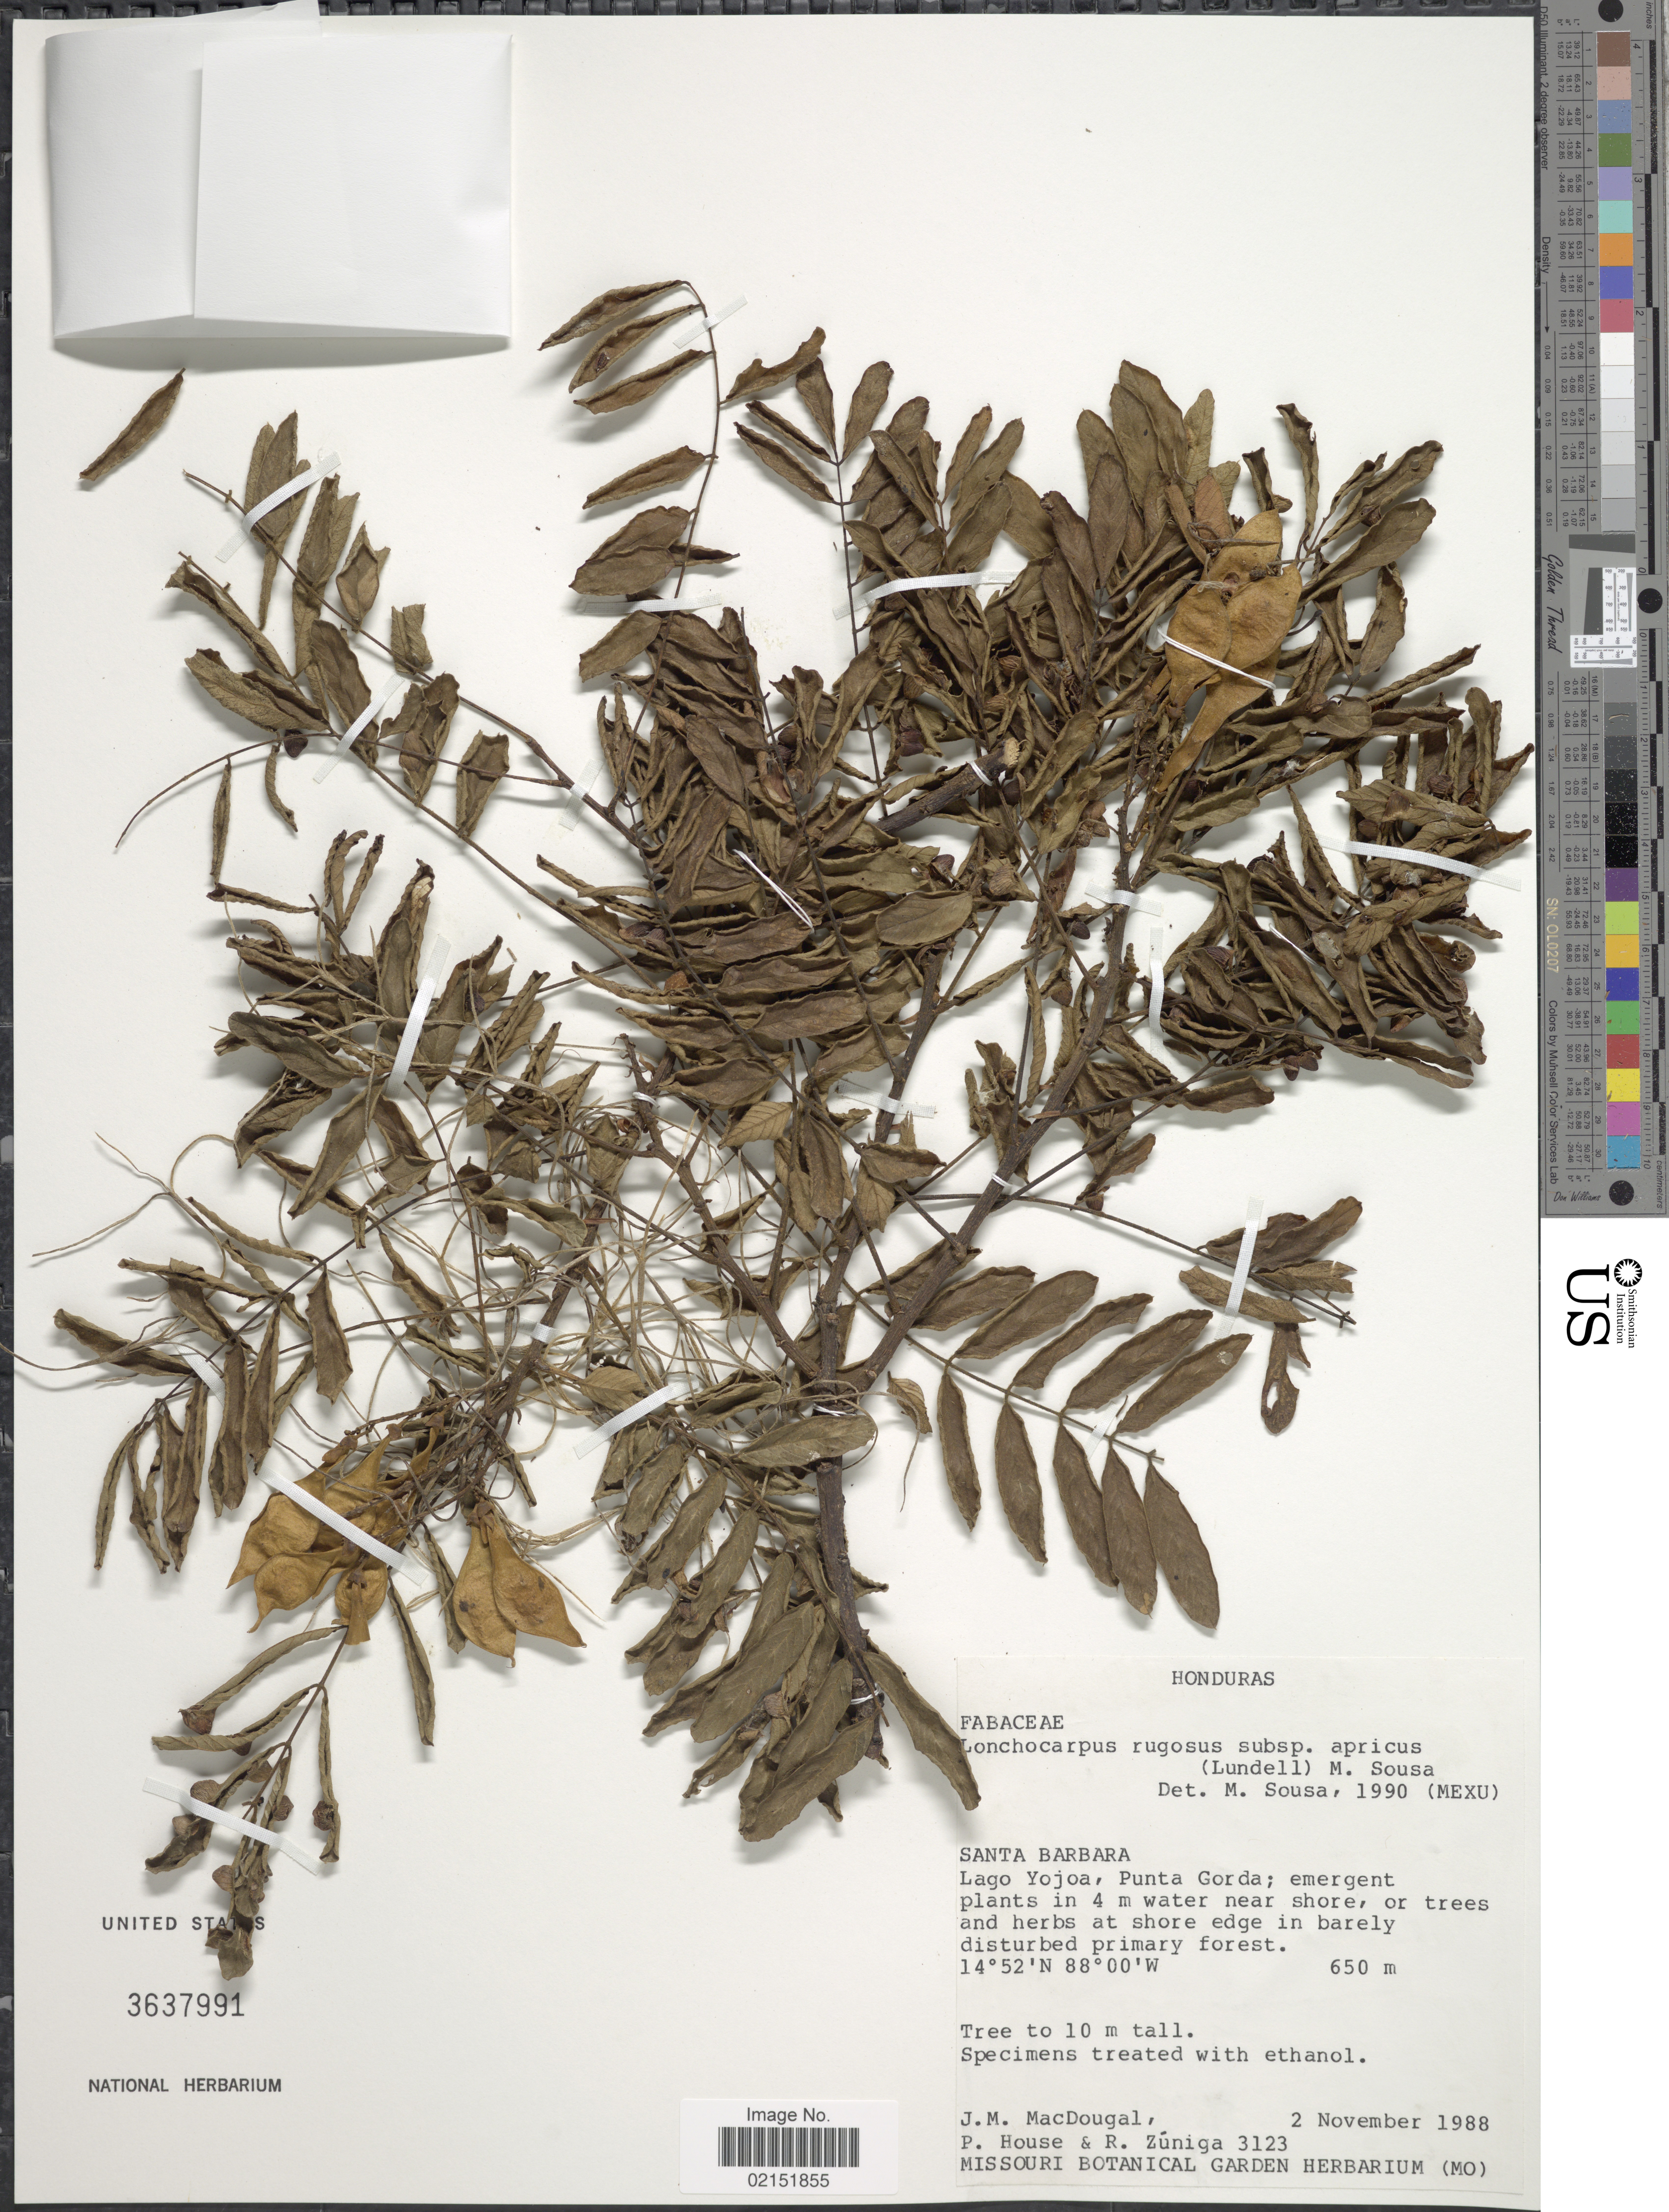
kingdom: Plantae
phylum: Tracheophyta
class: Magnoliopsida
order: Fabales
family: Fabaceae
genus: Lonchocarpus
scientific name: Lonchocarpus rugosus subsp. apricus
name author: (Lundell) M. Sousa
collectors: J. M. MacDougal, P. House & R. Zuniga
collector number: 3123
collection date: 1988-11-02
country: Honduras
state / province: Santa Bárbara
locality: Lago Yojoa, Punta Gorda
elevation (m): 650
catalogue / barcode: US 3637991